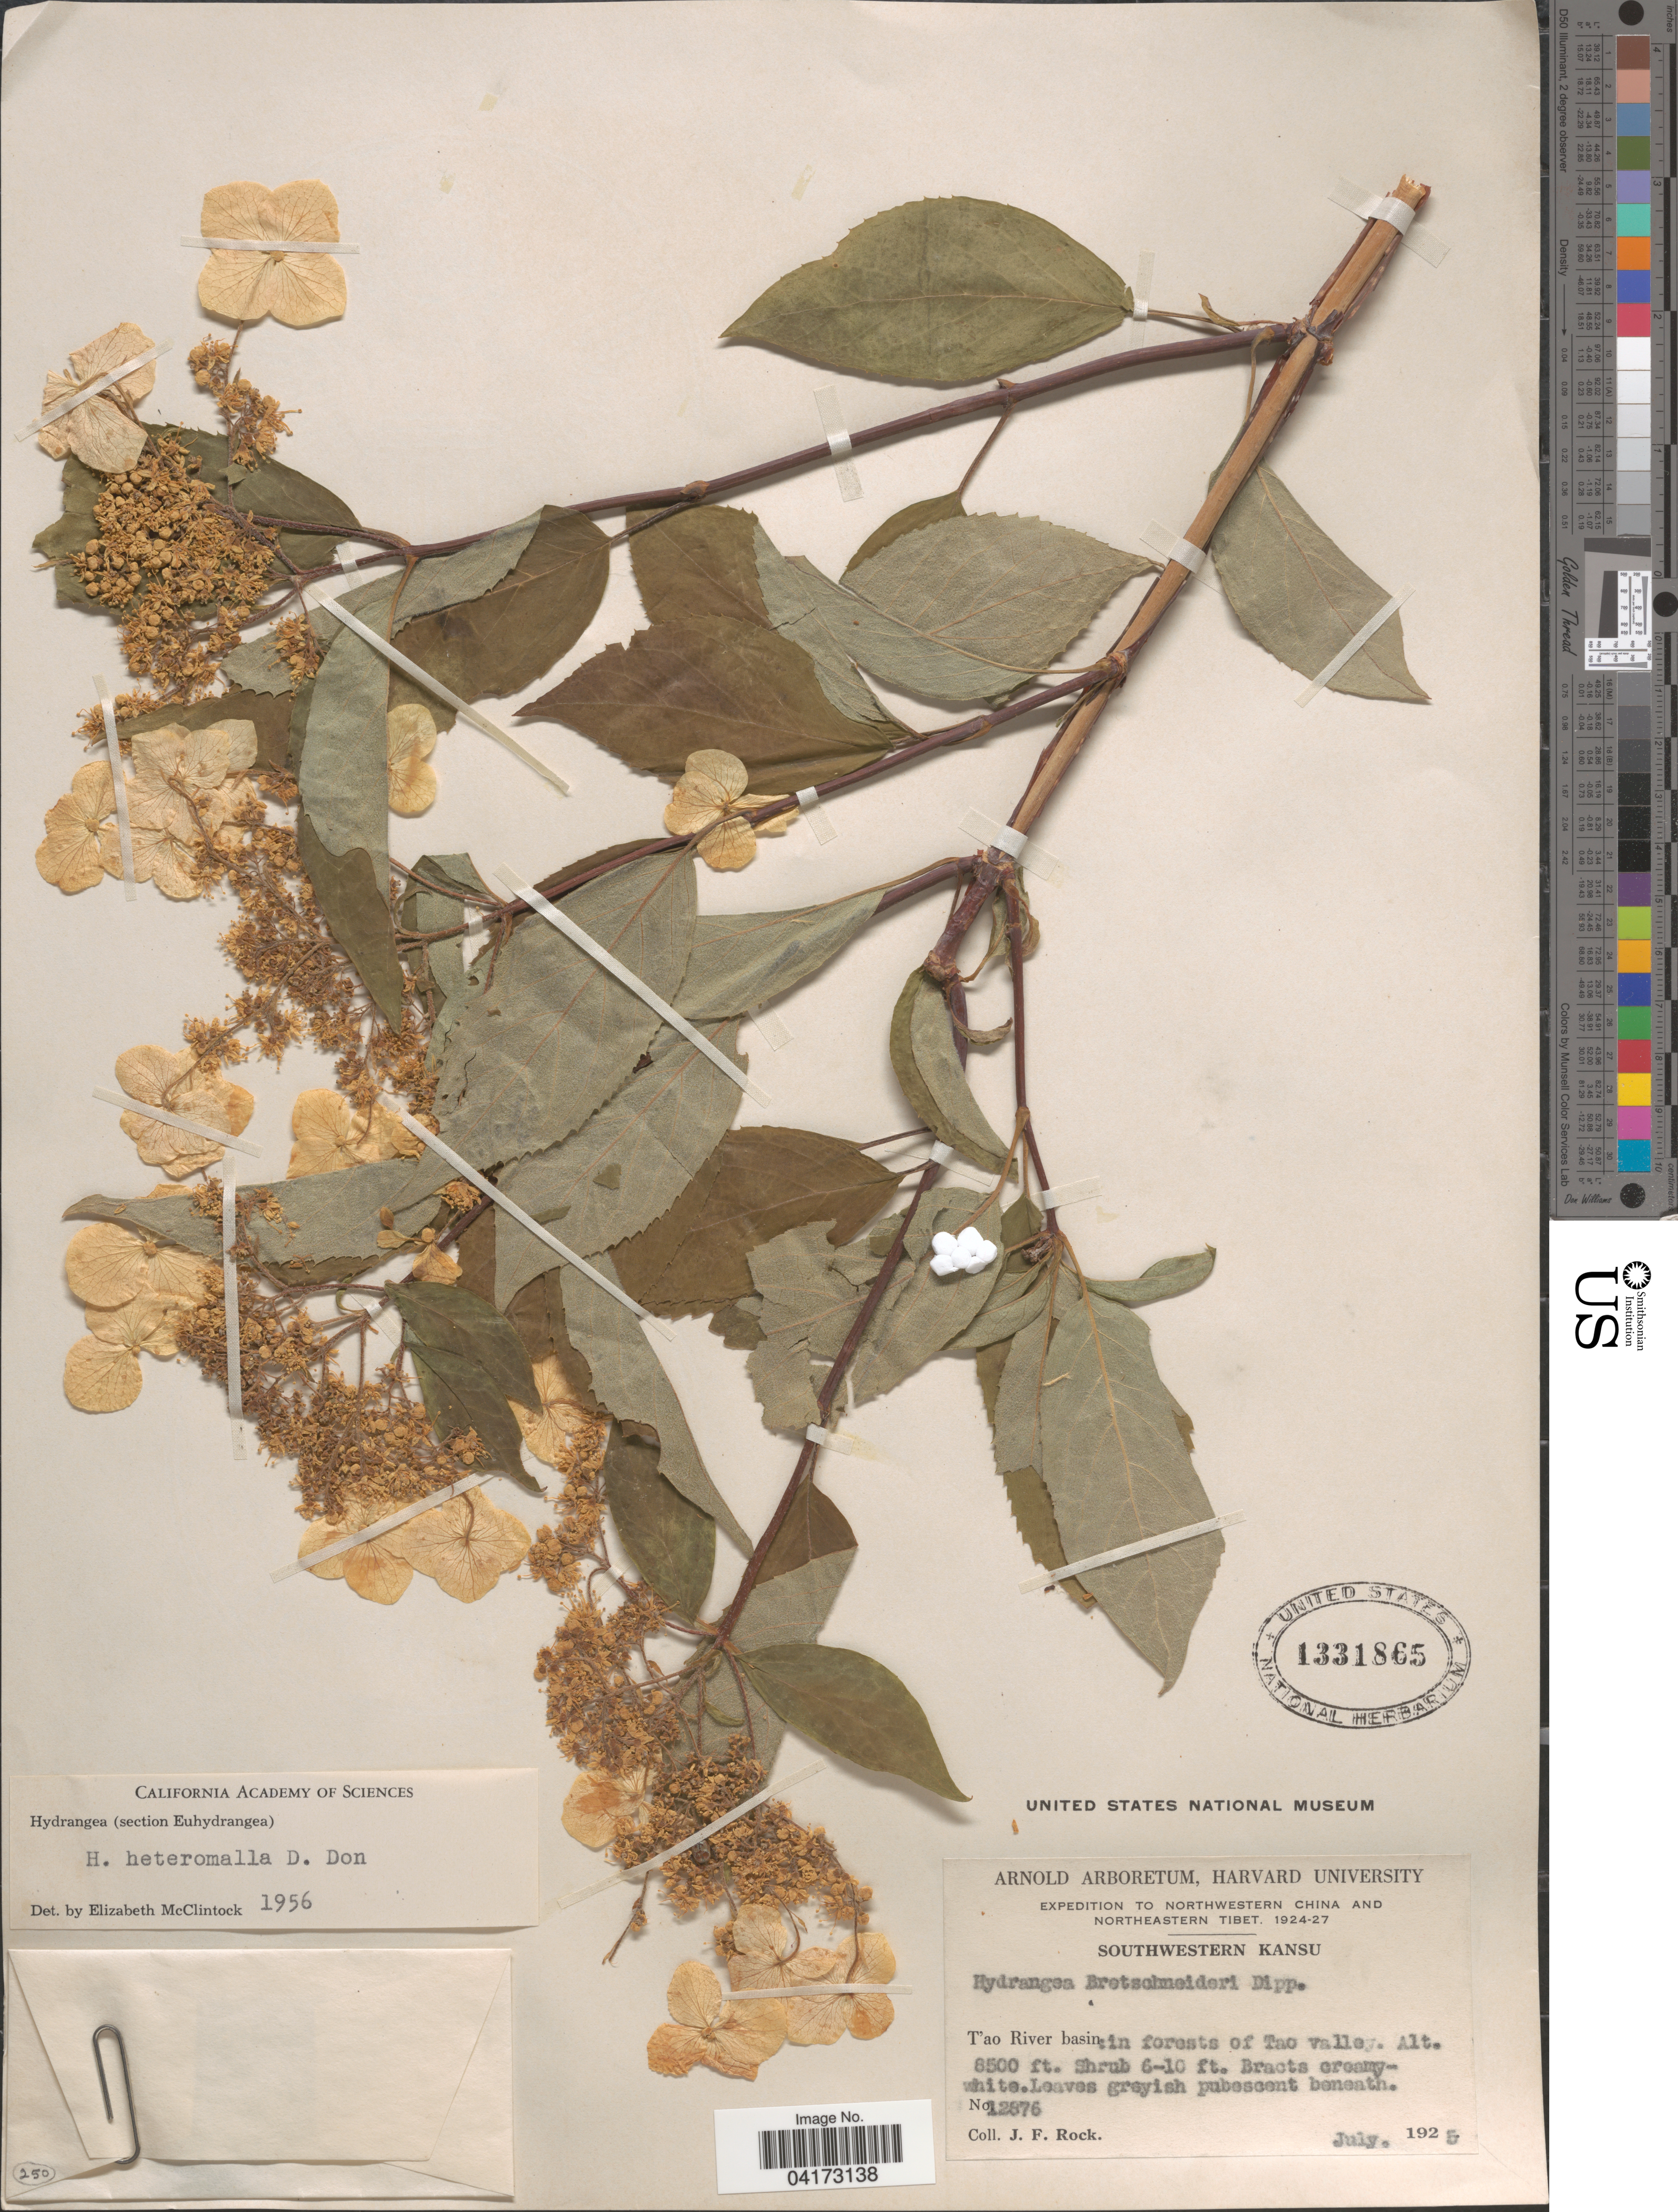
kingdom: Plantae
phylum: Tracheophyta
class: Magnoliopsida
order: Cornales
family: Hydrangeaceae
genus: Hydrangea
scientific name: Hydrangea heteromalla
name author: D. Don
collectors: J. Rock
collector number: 12876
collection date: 1925-07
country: China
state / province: Gansu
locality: Expedition to Northwestern China and Northeastern Tibet, 1924-27. Southwestern Kansu. T'ao River basin:in forests of Tao valley.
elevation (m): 2591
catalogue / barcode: US 1331865